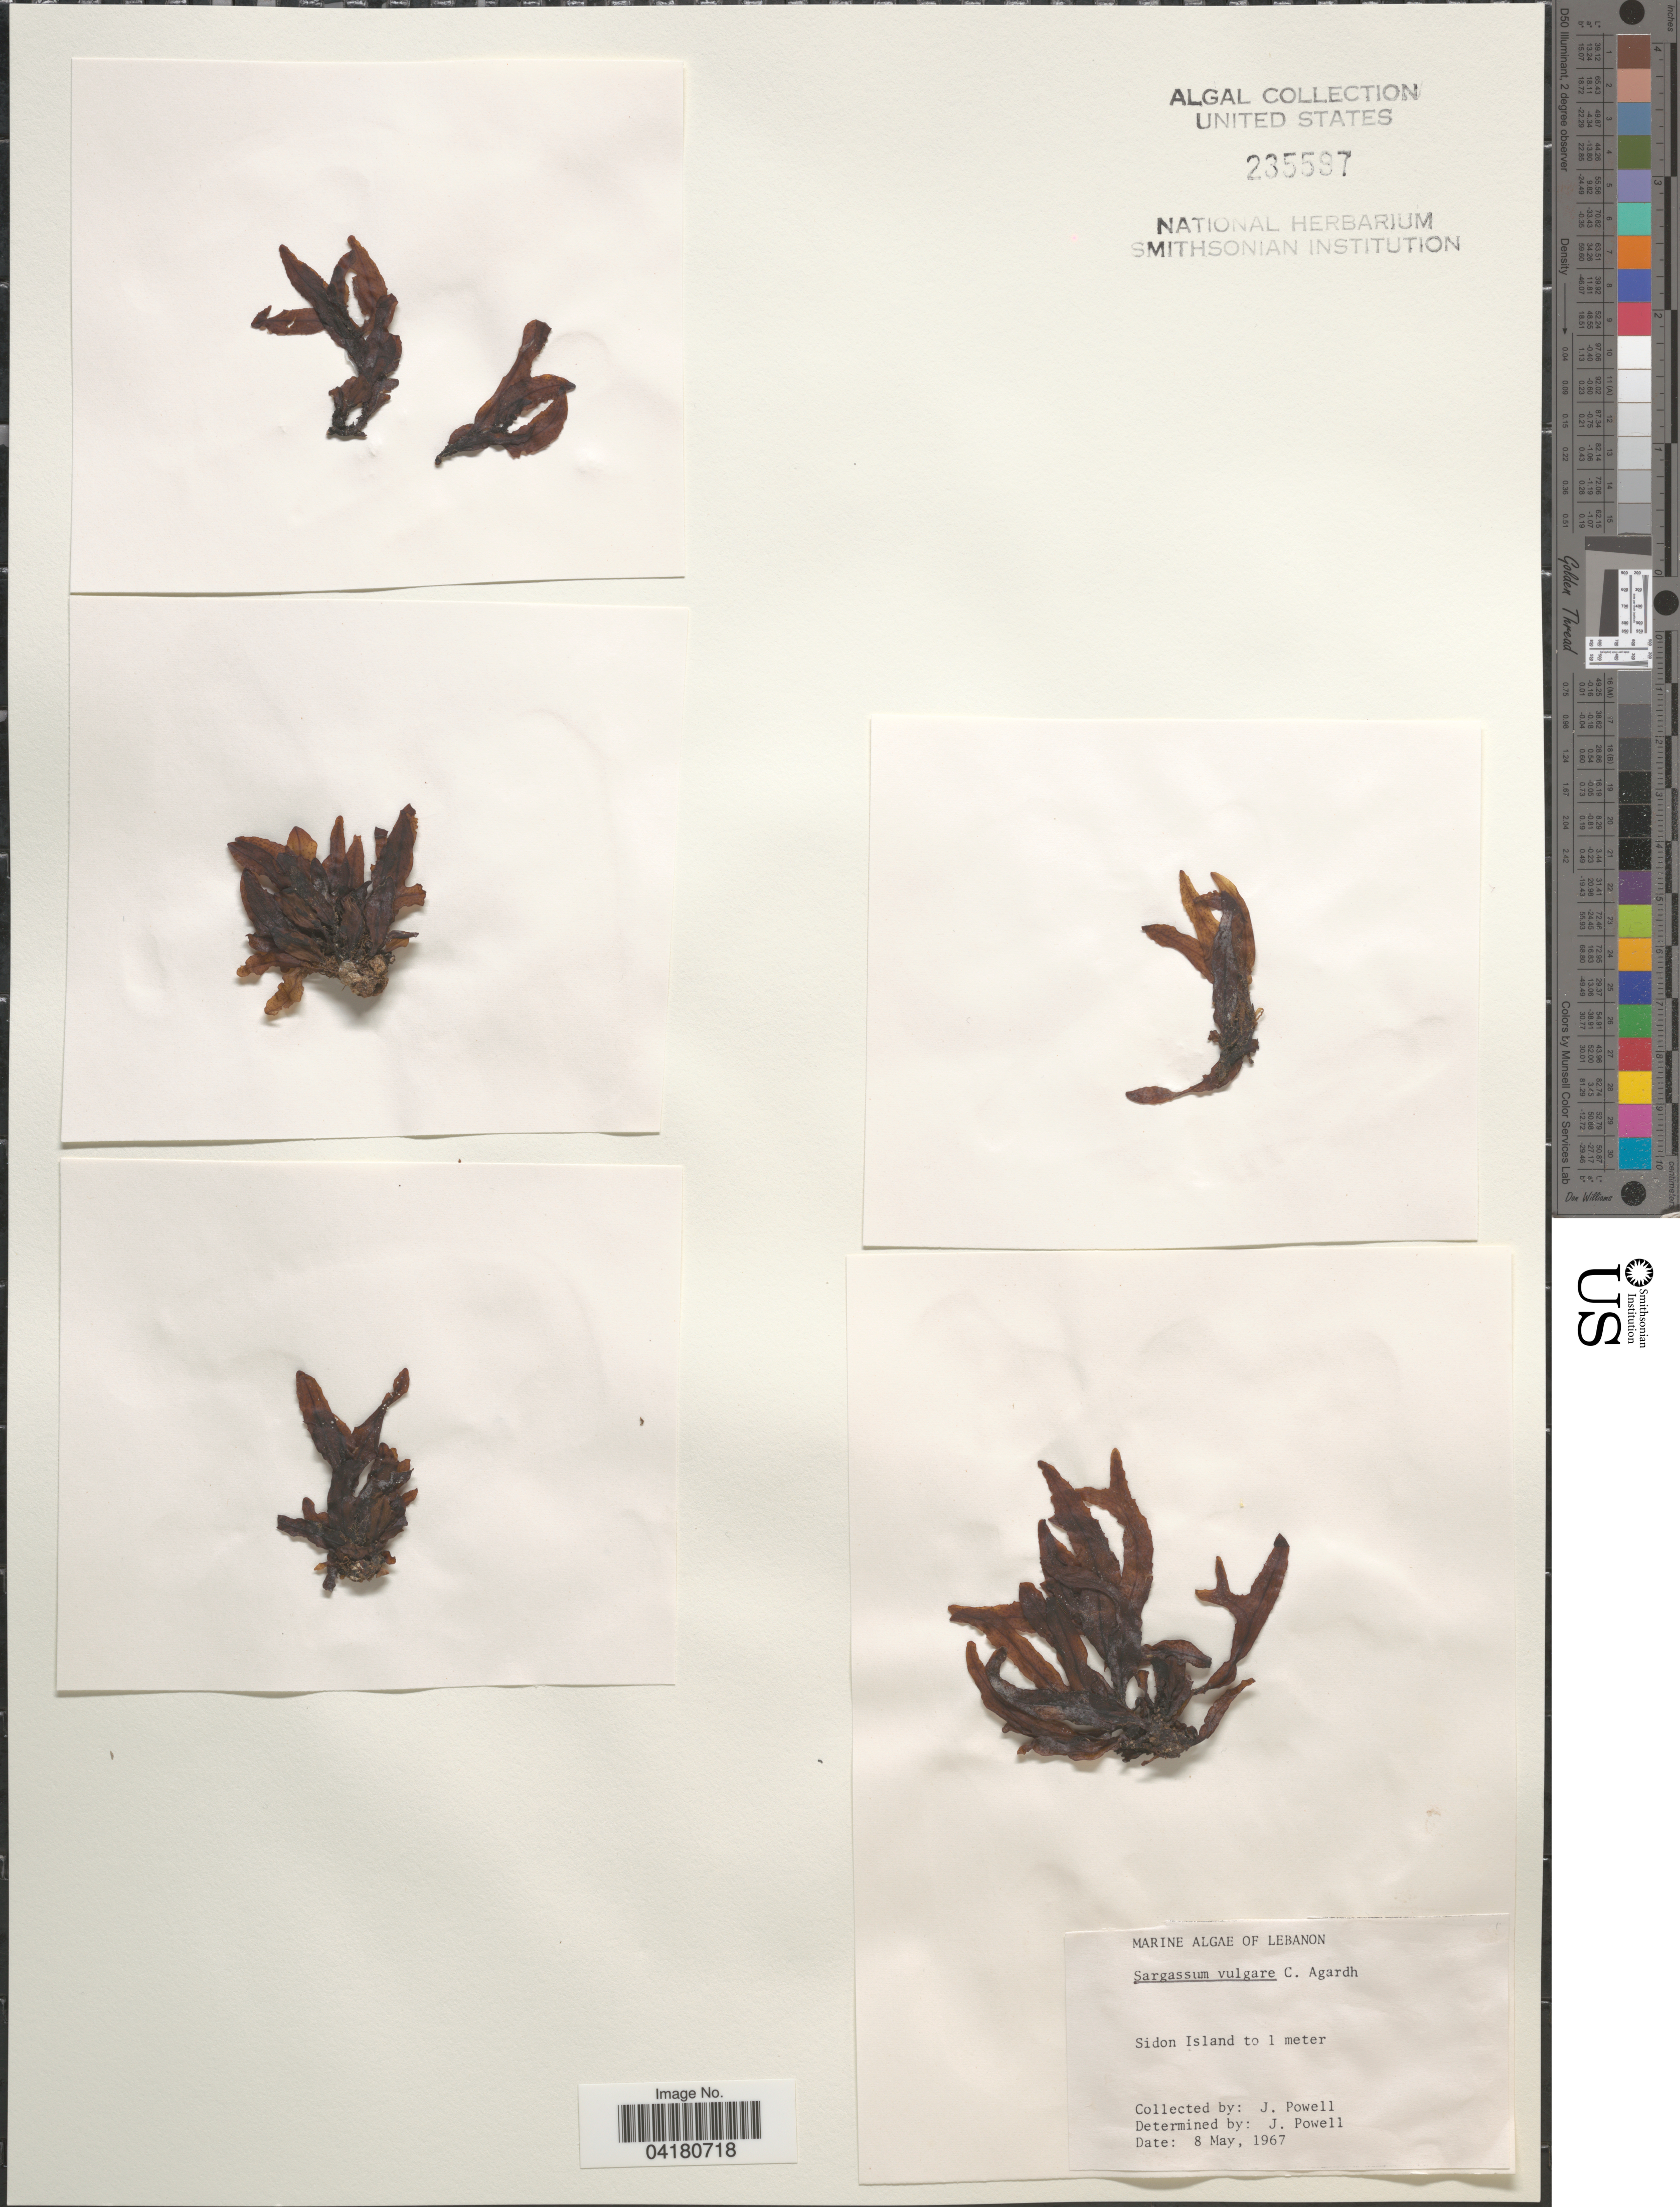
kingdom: Chromista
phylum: Ochrophyta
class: Phaeophyceae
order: Fucales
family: Sargassaceae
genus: Sargassum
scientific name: Sargassum vulgare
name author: C. Agardh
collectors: J. Powell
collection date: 1967-08-08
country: Lebanon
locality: Sidon Island to 1 meter.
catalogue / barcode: US 235597